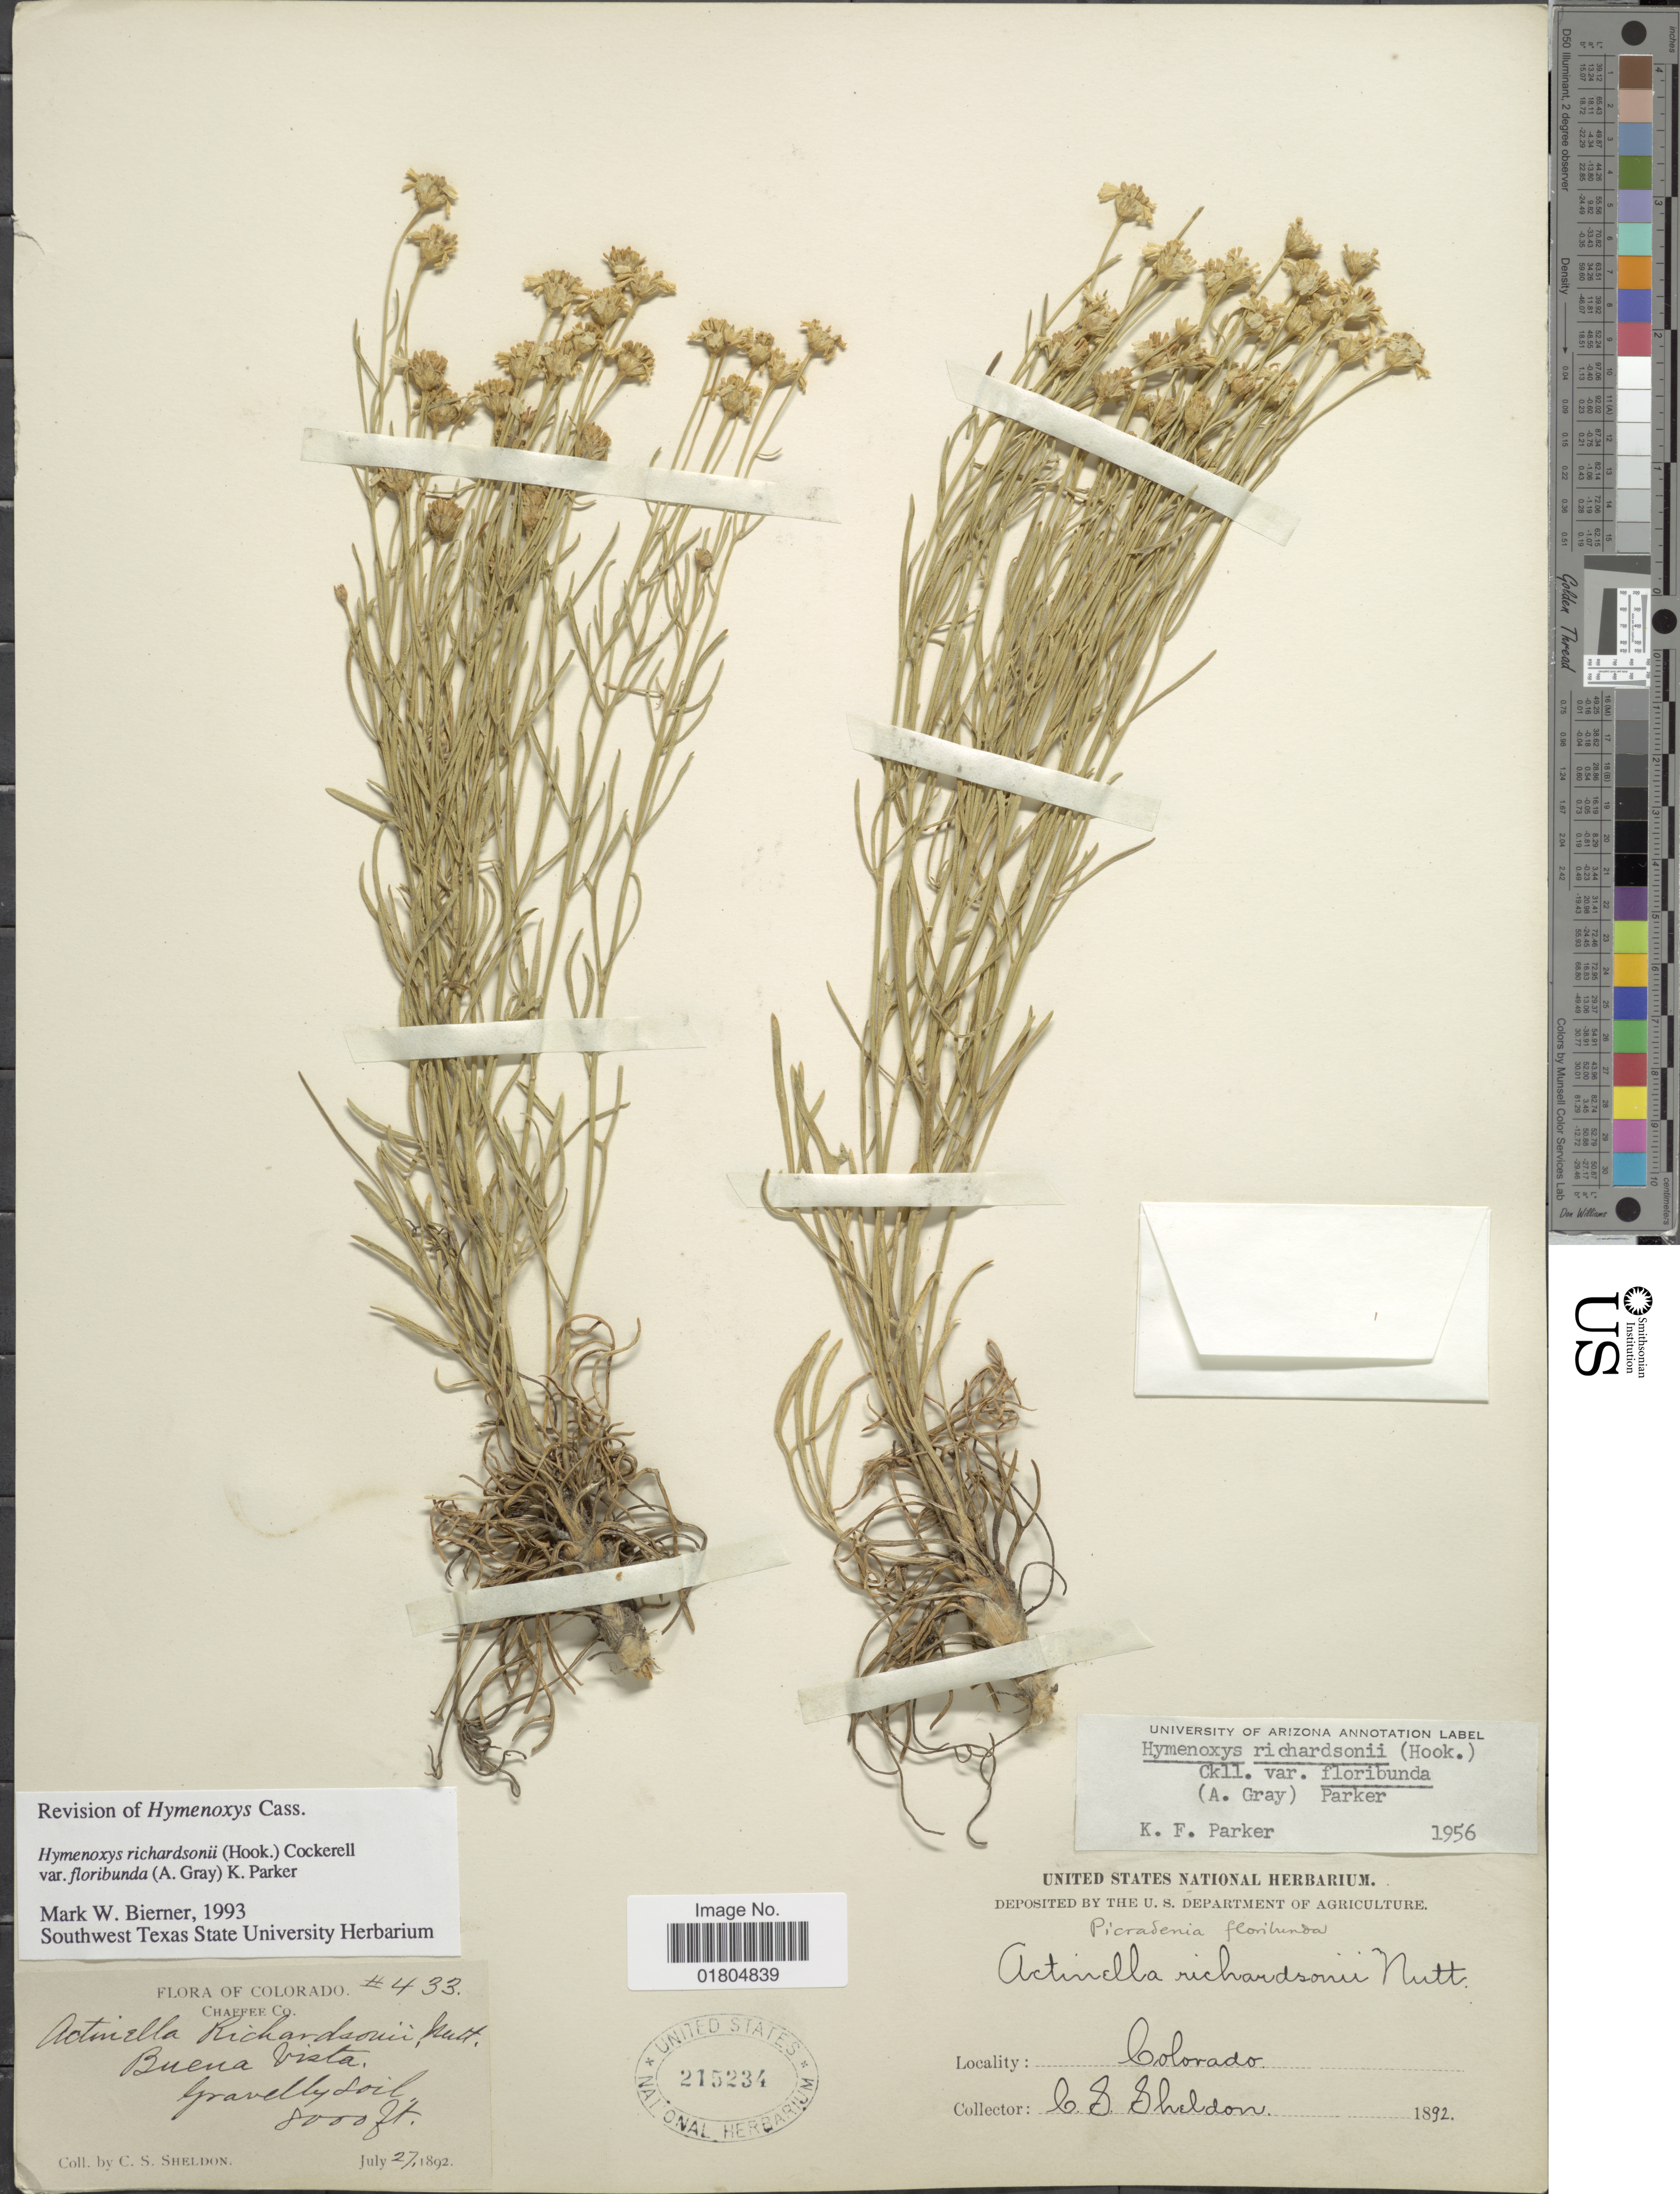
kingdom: Plantae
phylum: Tracheophyta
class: Magnoliopsida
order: Asterales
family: Asteraceae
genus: Hymenoxys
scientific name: Hymenoxys richardsonii var. floribunda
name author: (A. Gray) K.F. Parker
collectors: C. S. Sheldon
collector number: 433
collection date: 1892-07-27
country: United States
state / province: Colorado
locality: Chaffee Co. Buena Vista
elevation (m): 2438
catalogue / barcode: US 215234